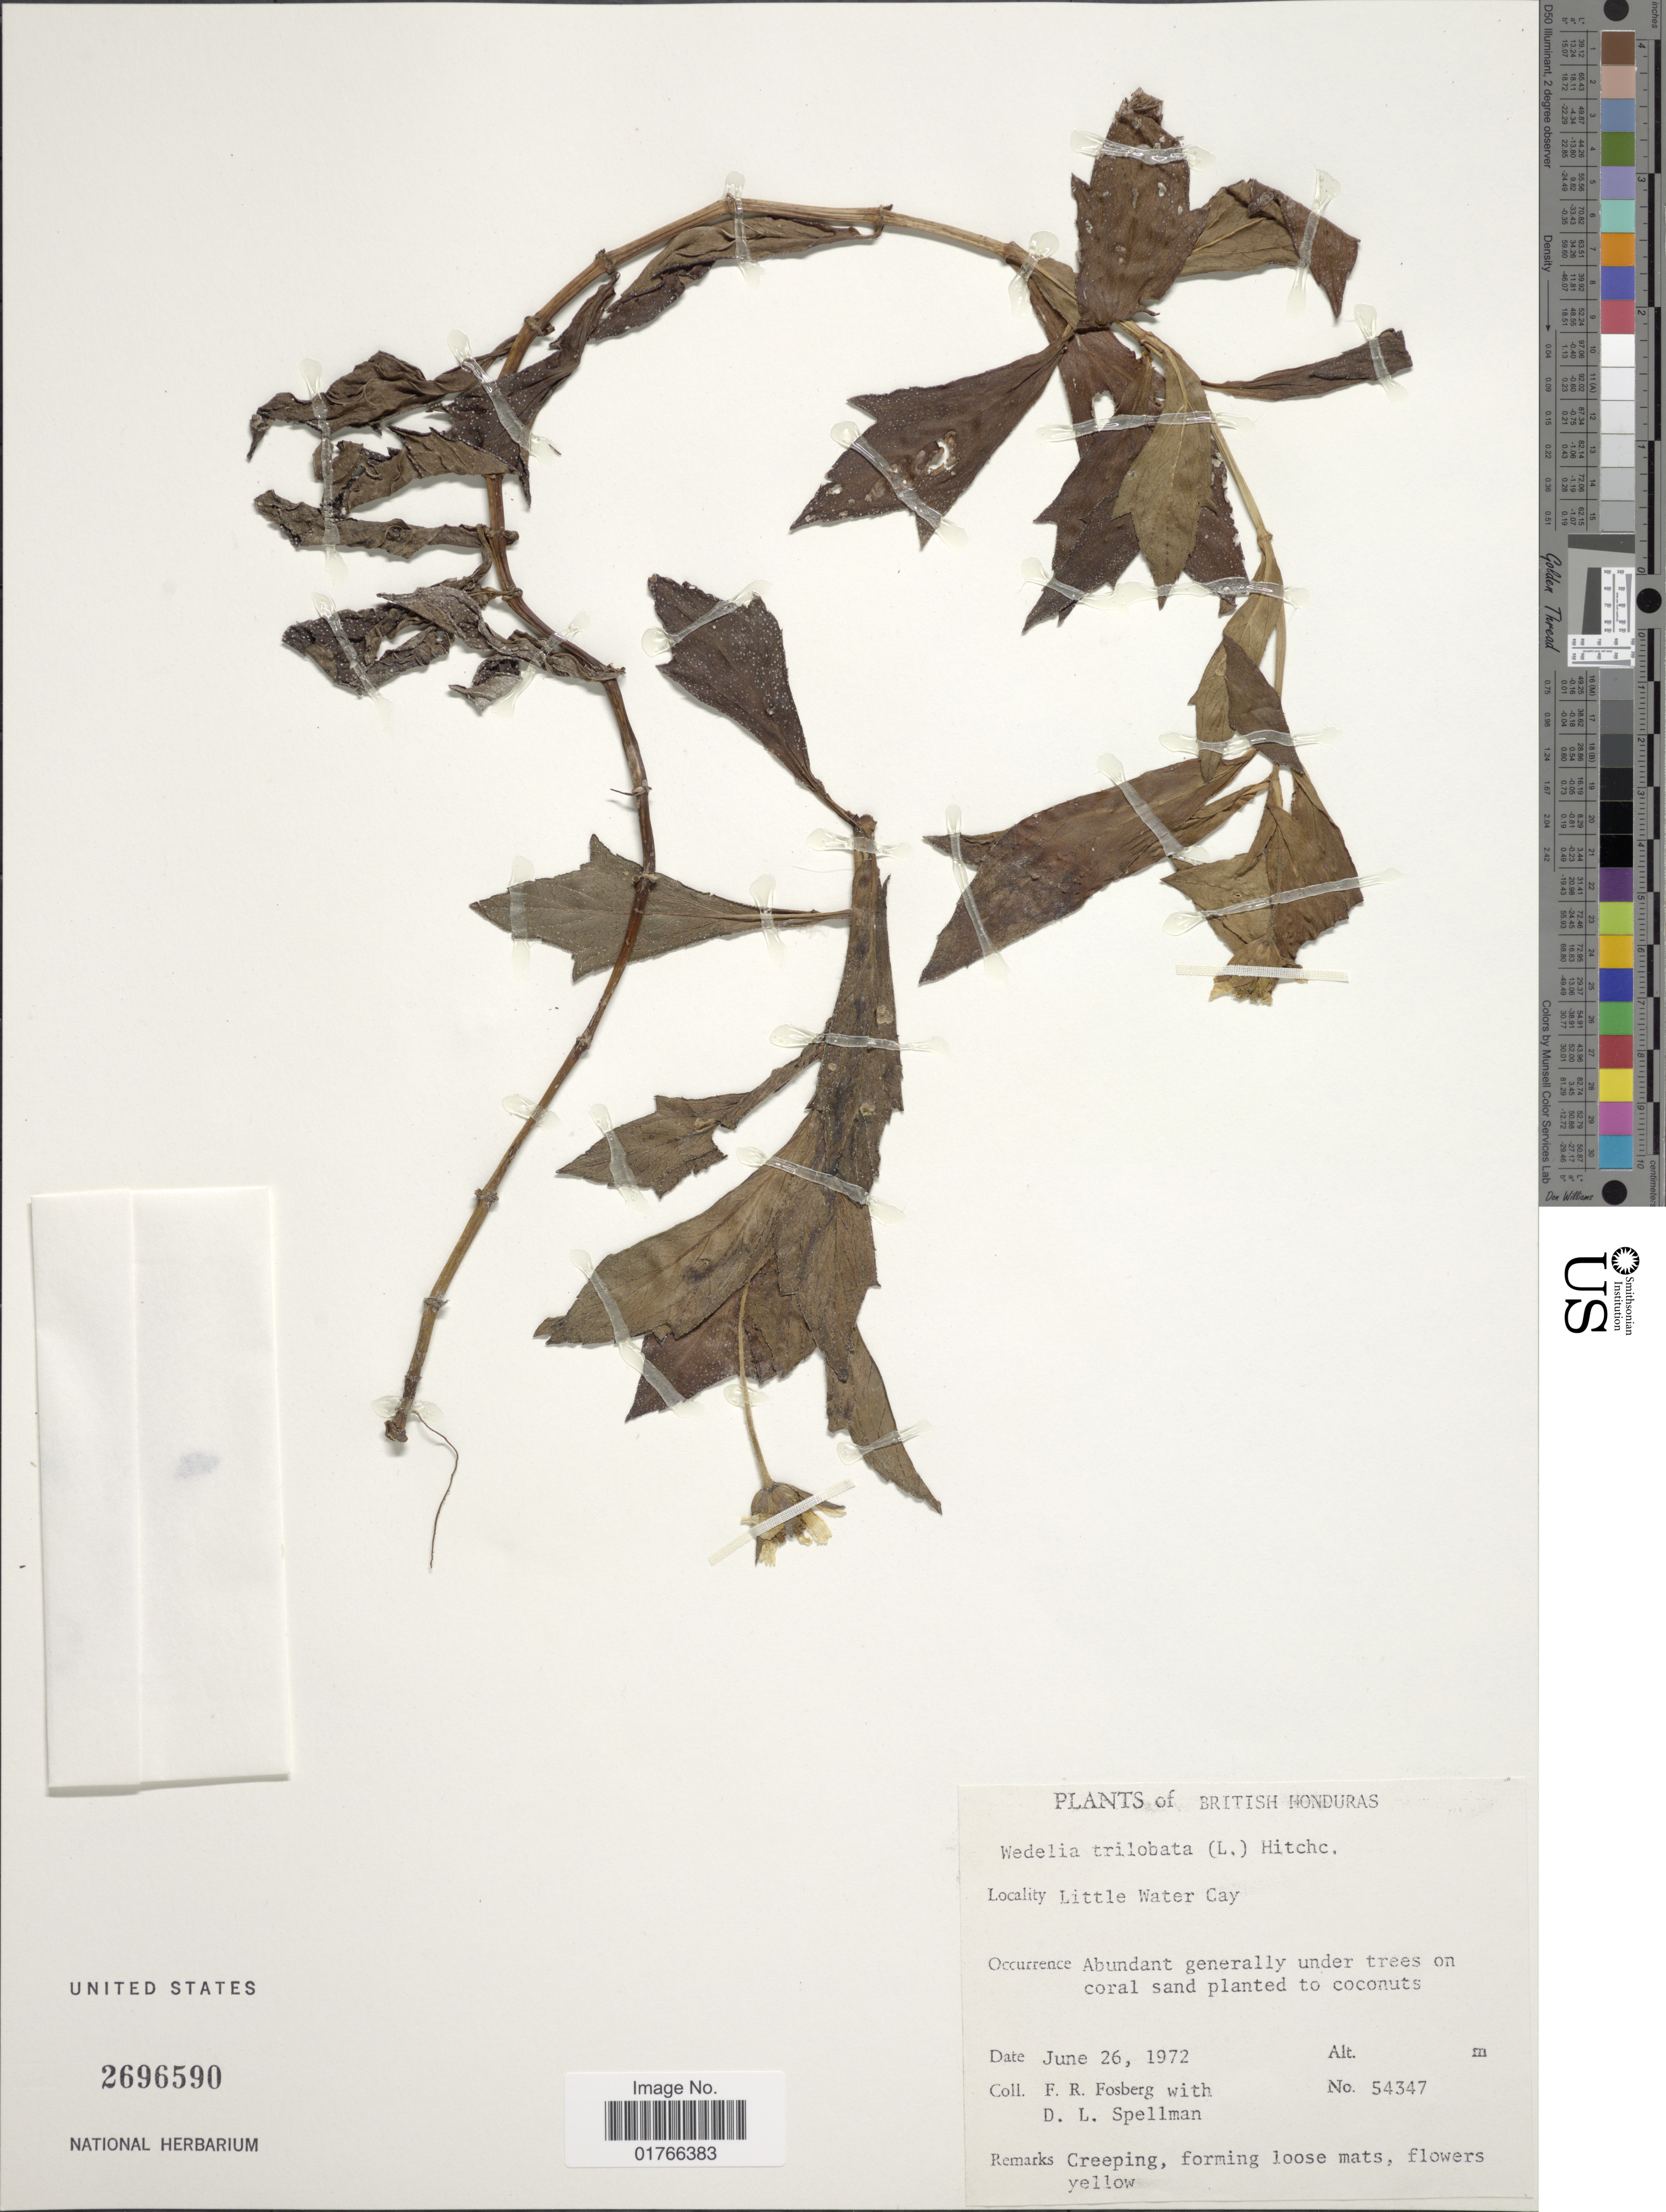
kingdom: Plantae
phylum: Tracheophyta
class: Magnoliopsida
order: Asterales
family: Asteraceae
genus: Sphagneticola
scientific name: Sphagneticola trilobata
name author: (L.) Pruski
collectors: F. R. Fosberg & D. L. Spellman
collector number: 54347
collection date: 1972-06-26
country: Belize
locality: British Honduras, Little Water Cay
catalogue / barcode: US 2696590